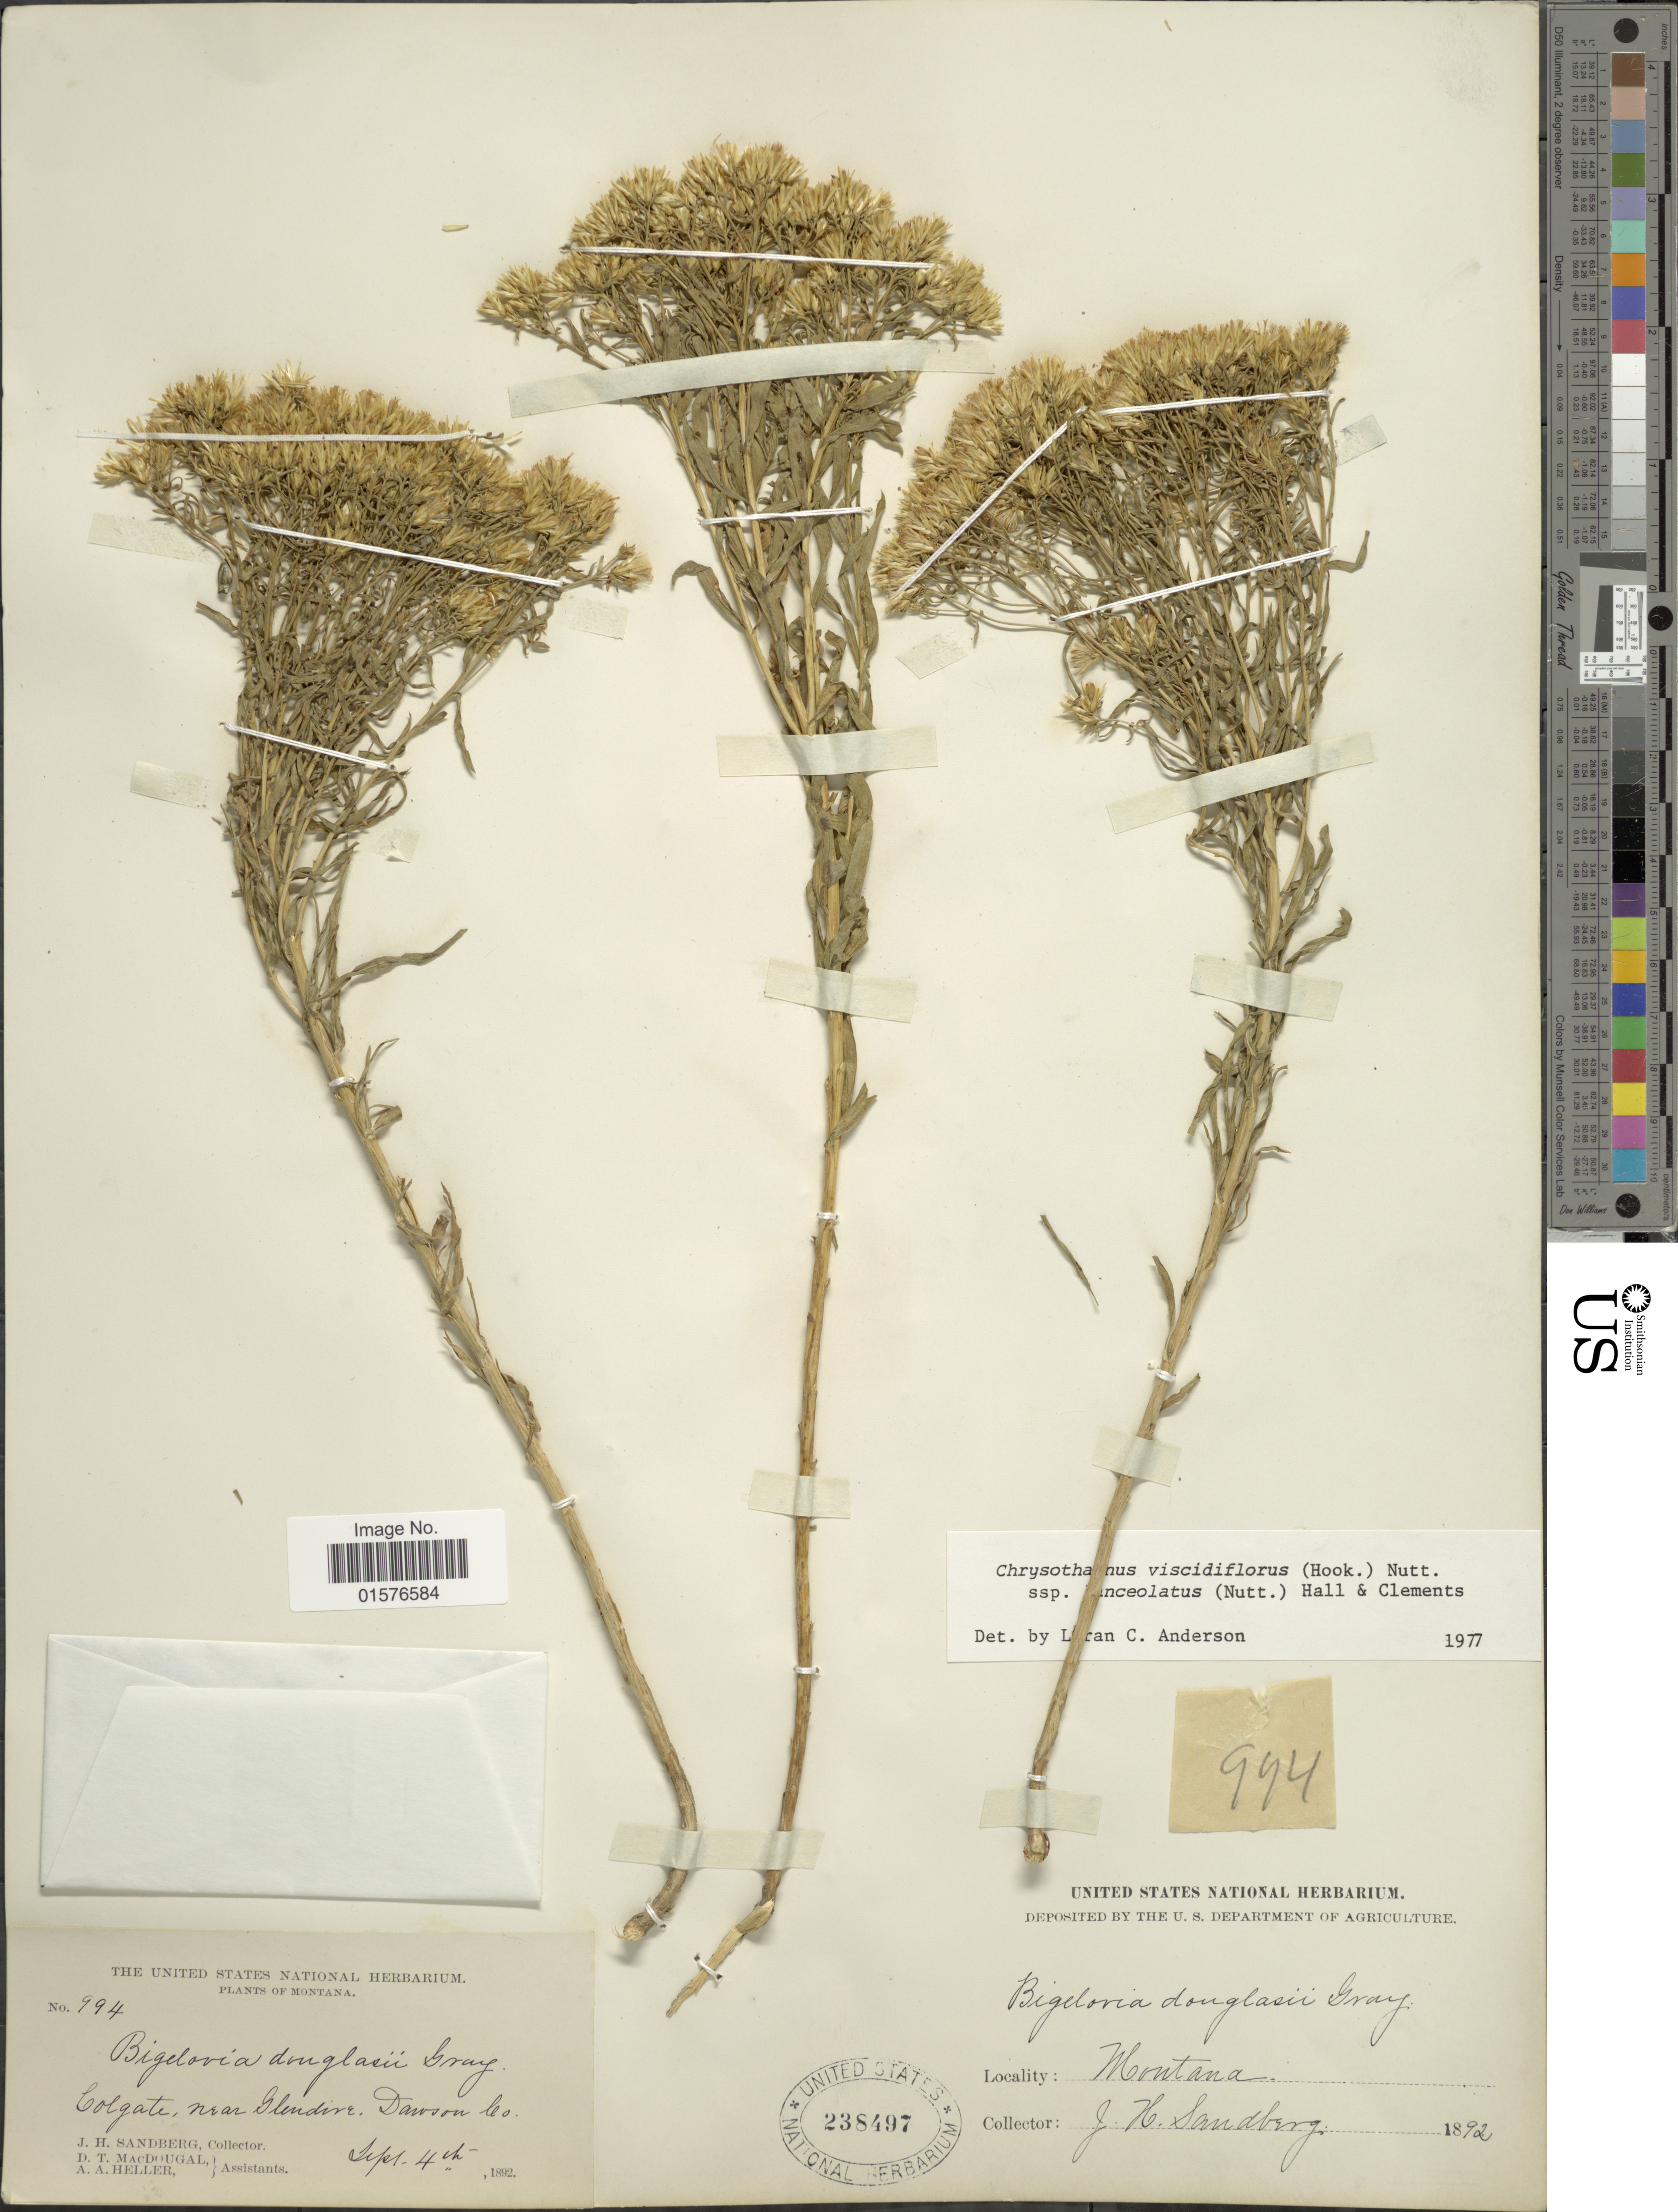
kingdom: Plantae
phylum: Tracheophyta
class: Magnoliopsida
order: Asterales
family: Asteraceae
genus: Chrysothamnus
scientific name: Chrysothamnus viscidiflorus subsp. lanceolatus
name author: (Nutt.) H.M. Hall & Clem.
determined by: Urbatsch, Lowell E., Curator (LSU), Louisiana State University (UNITED STATES)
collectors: J. H. Sandberg, D. T. MacDougal & A. A. Heller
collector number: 994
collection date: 1892-09-04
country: United States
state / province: Montana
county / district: Dawson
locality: Colgate, near Glendive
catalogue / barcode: US 238497